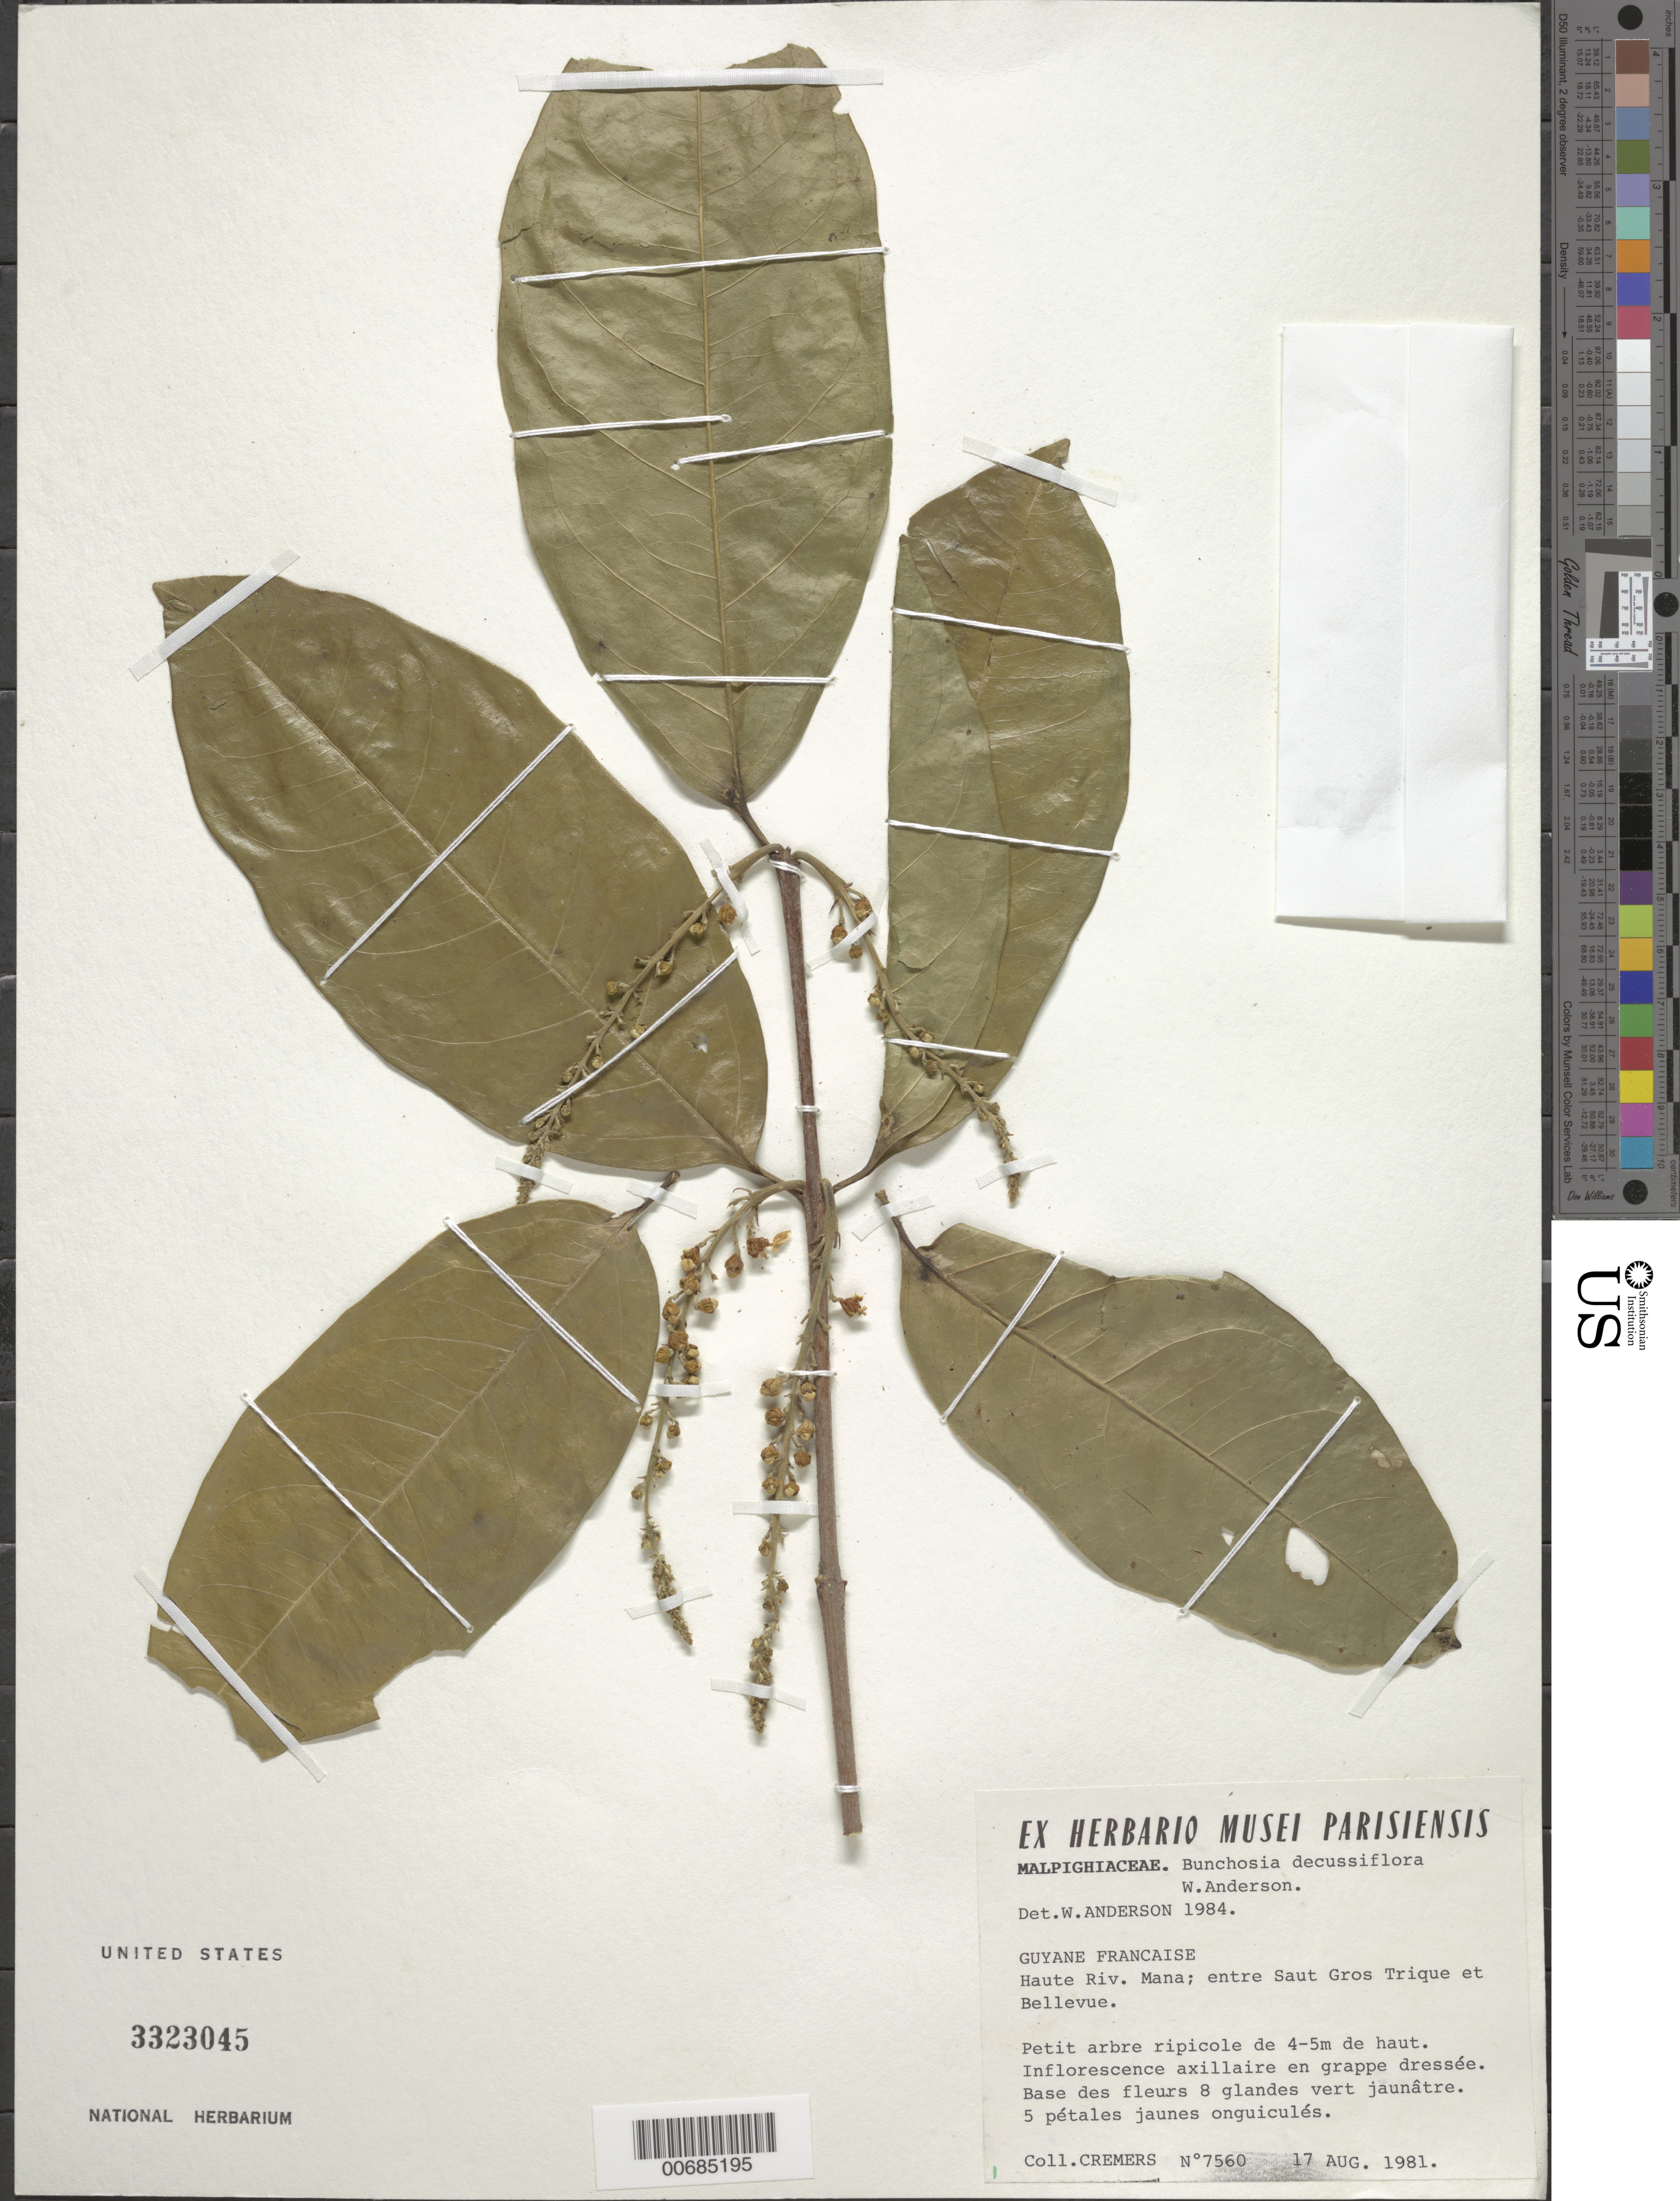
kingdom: Plantae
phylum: Tracheophyta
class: Magnoliopsida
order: Malpighiales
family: Malpighiaceae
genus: Bunchosia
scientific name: Bunchosia decussiflora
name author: W.R. Anderson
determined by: Anderson, W.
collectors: G. Cremers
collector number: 7560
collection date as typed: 17-Aug-81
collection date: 1981-08-17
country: French Guiana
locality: Rivière Mana, entre Saut Gros Crique & Bellevue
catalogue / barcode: US 3323045